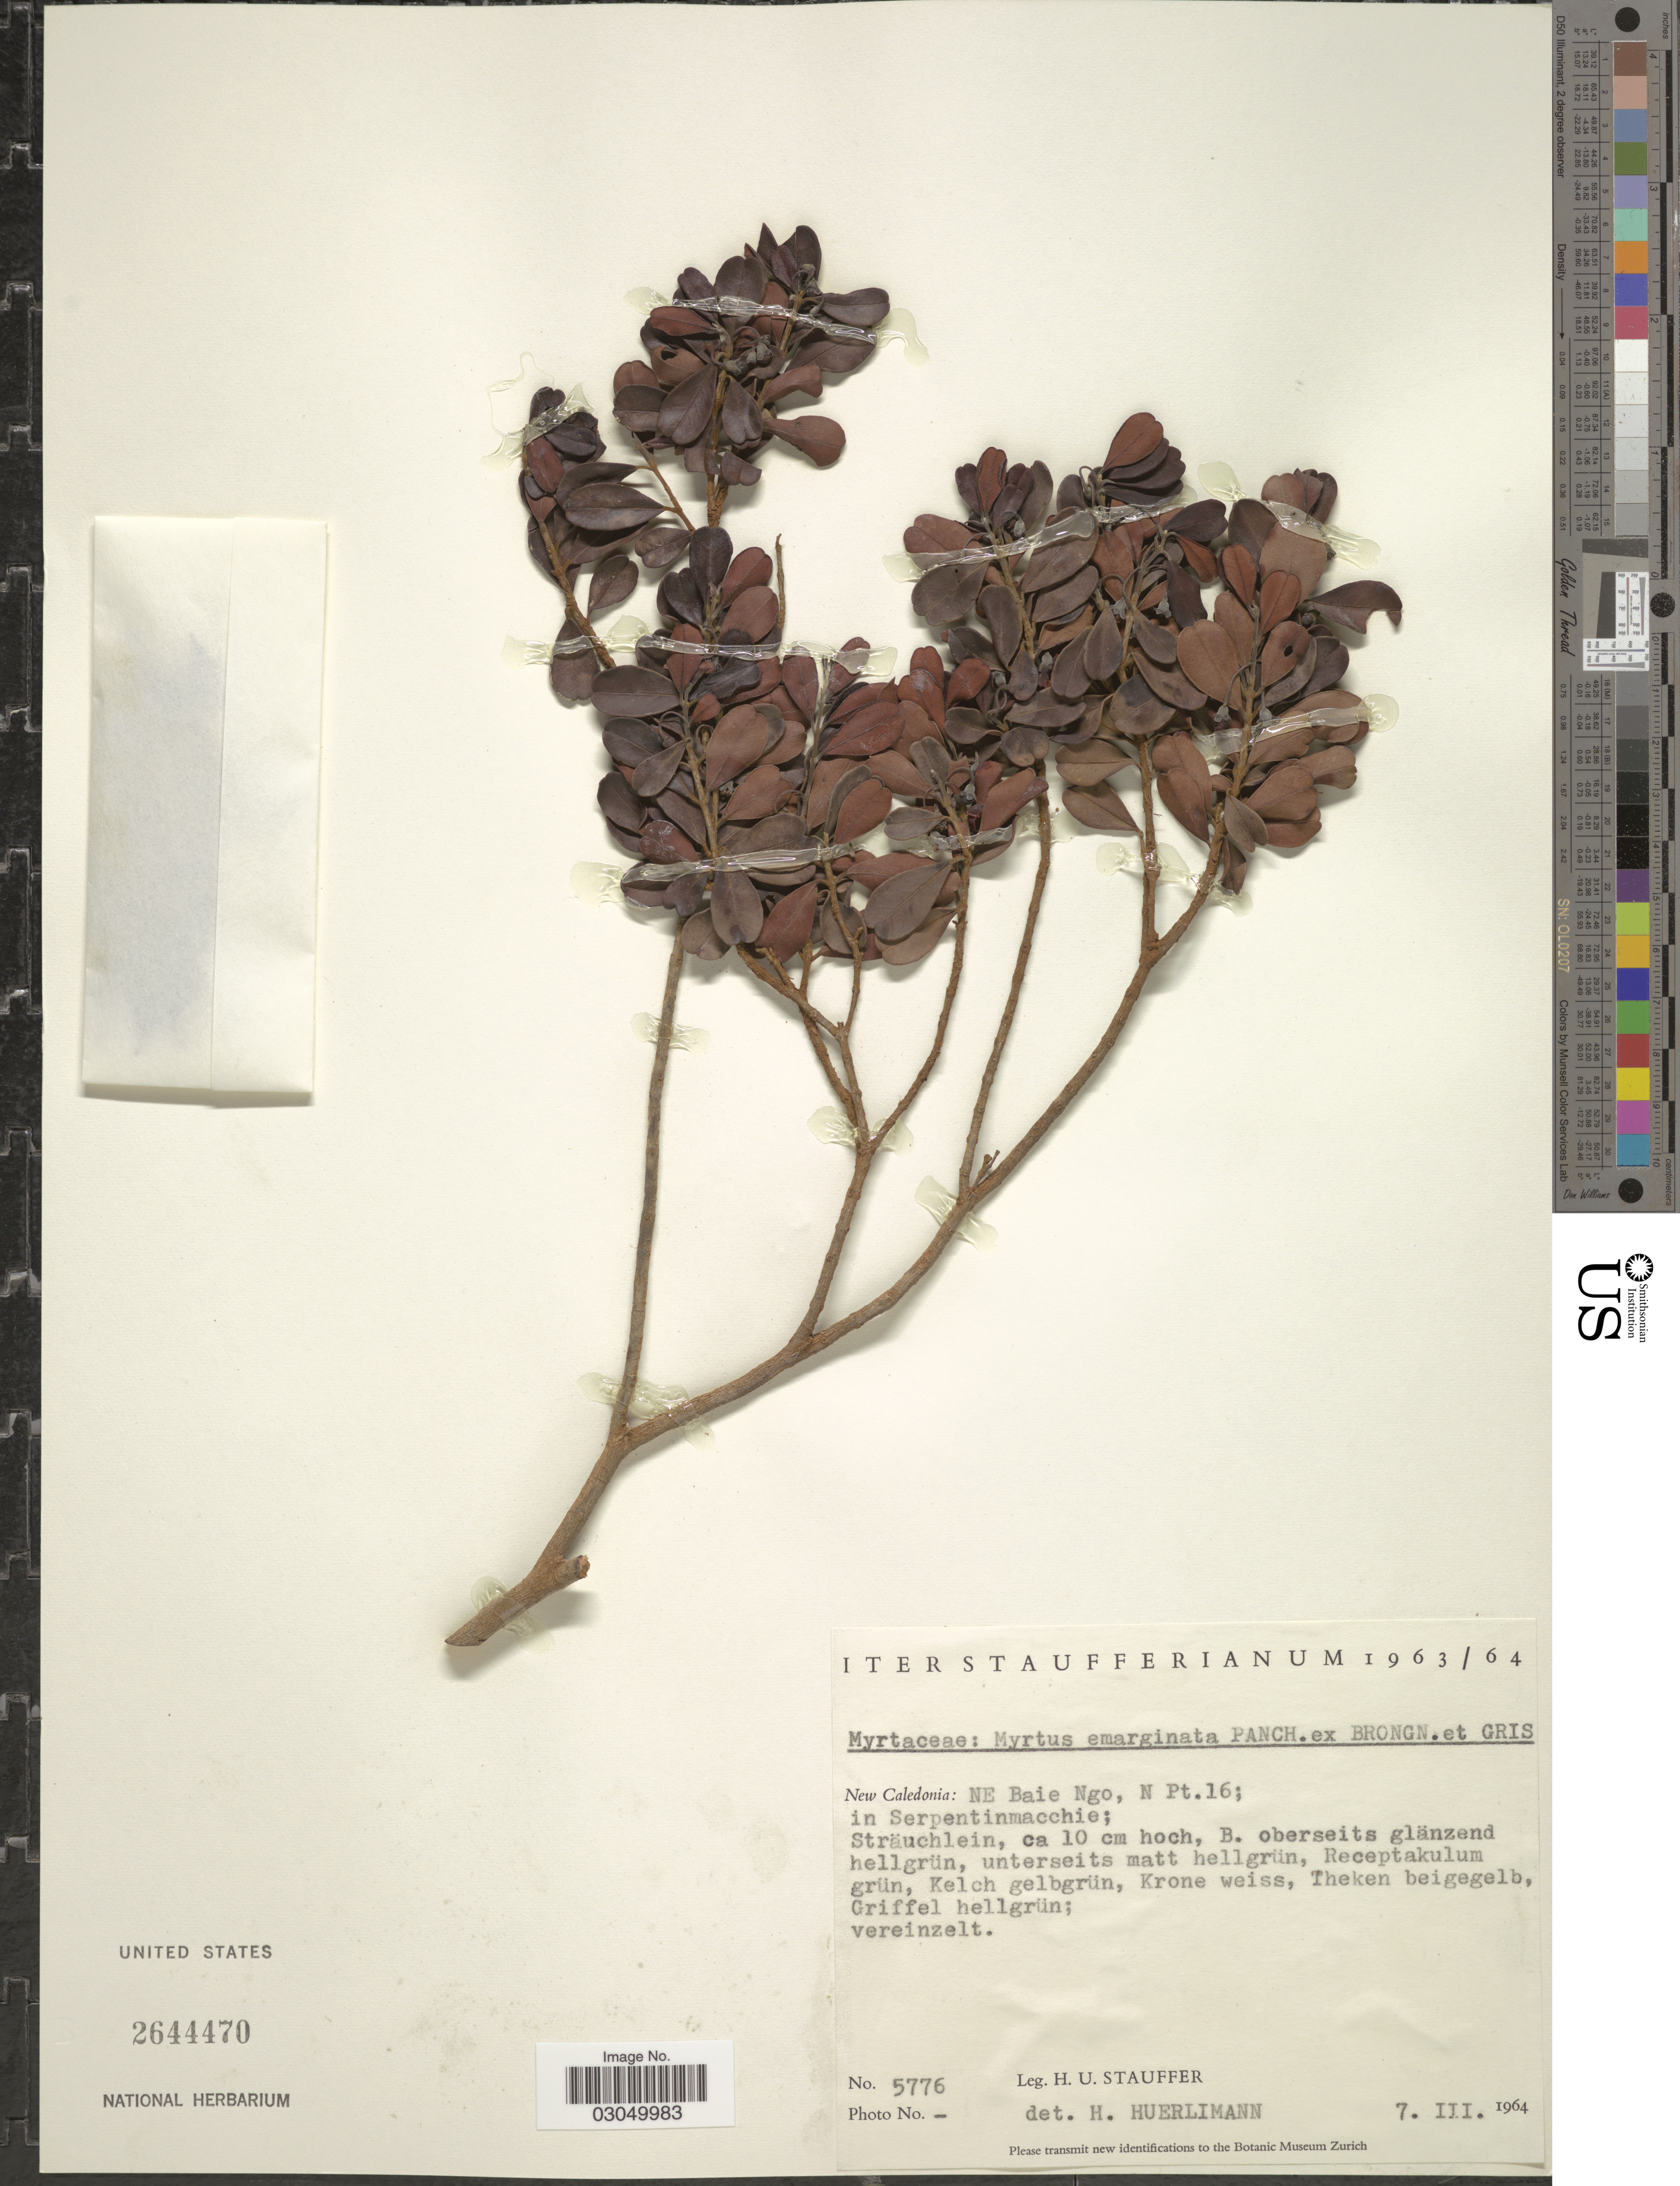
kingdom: Plantae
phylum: Tracheophyta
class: Magnoliopsida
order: Myrtales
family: Myrtaceae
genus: Uromyrtus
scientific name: Uromyrtus emarginata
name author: (Pancher ex Baker f.) Burret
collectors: H. U. Stauffer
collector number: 5776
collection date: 1964-03-07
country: New Caledonia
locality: NE Baie Ngo, N Pt.16; in Serpentinmacchie.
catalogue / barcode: US 2644470